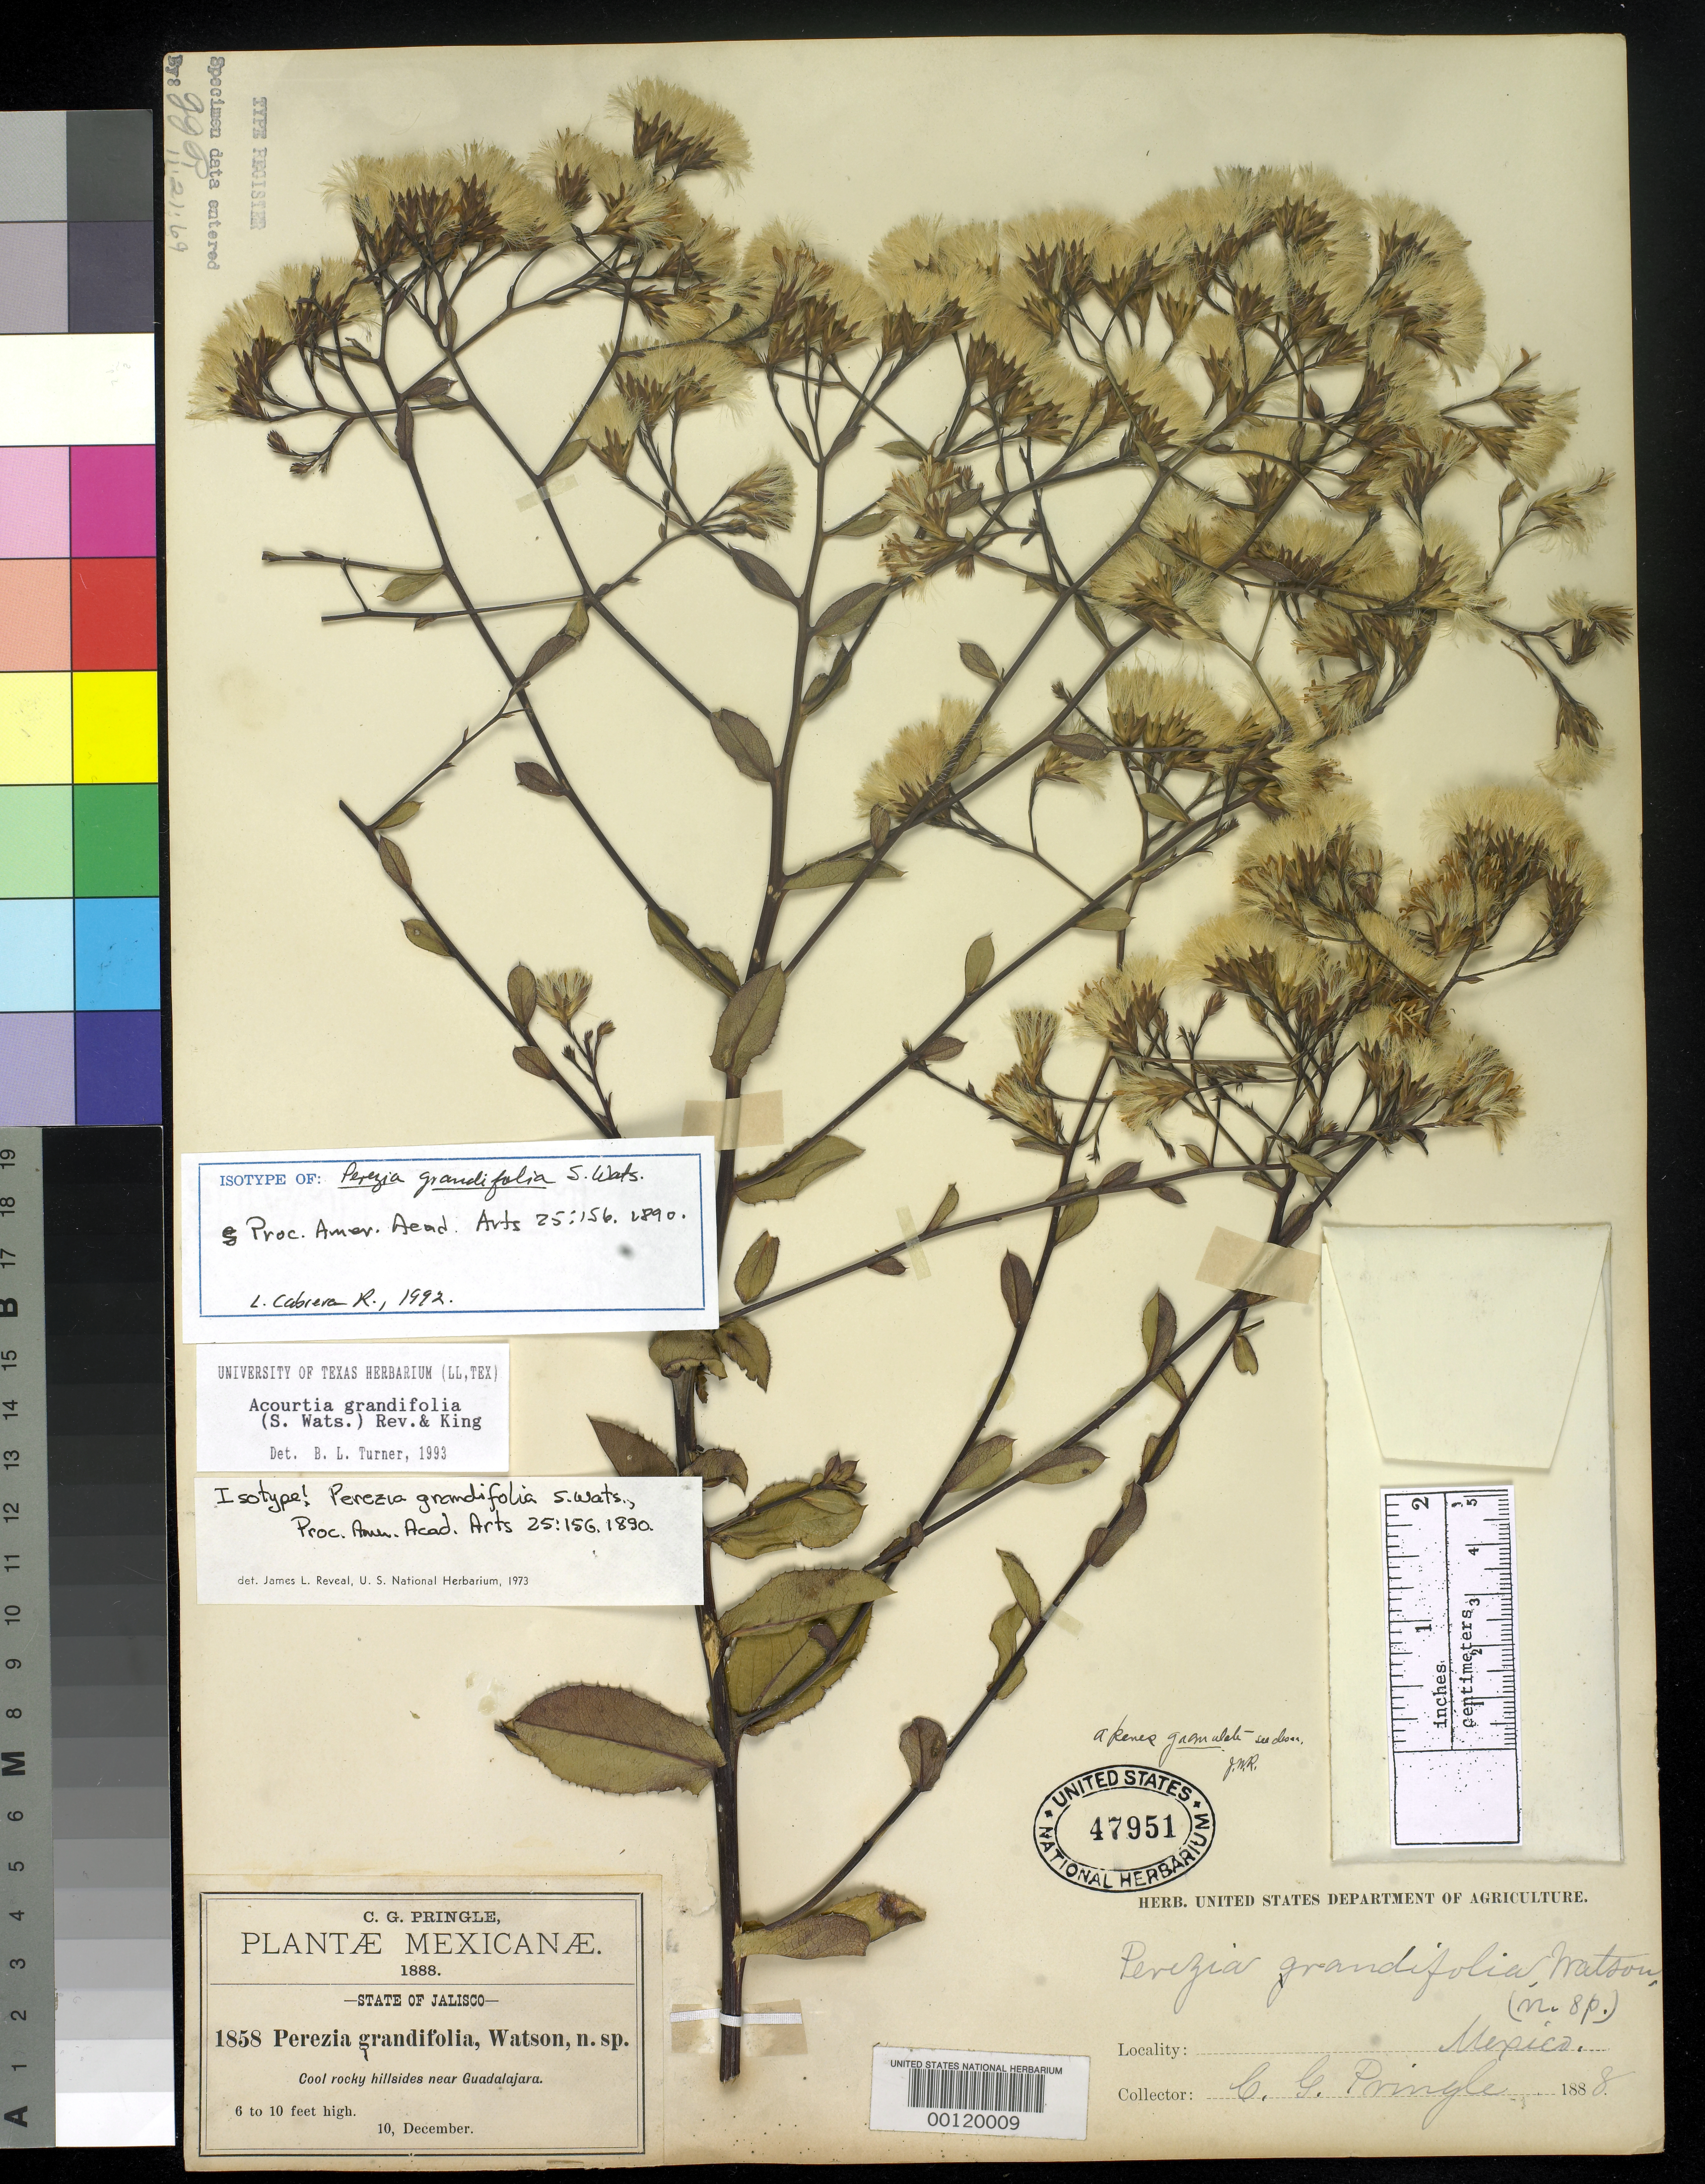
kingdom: Plantae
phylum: Tracheophyta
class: Magnoliopsida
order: Asterales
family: Asteraceae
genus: Perezia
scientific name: Perezia grandifolia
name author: S. Watson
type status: Isotype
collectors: C. G. Pringle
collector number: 1858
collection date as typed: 10 Dec 1889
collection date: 1889-12-10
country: Mexico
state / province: Jalisco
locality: Near Guadalajara.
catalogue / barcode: US 47951